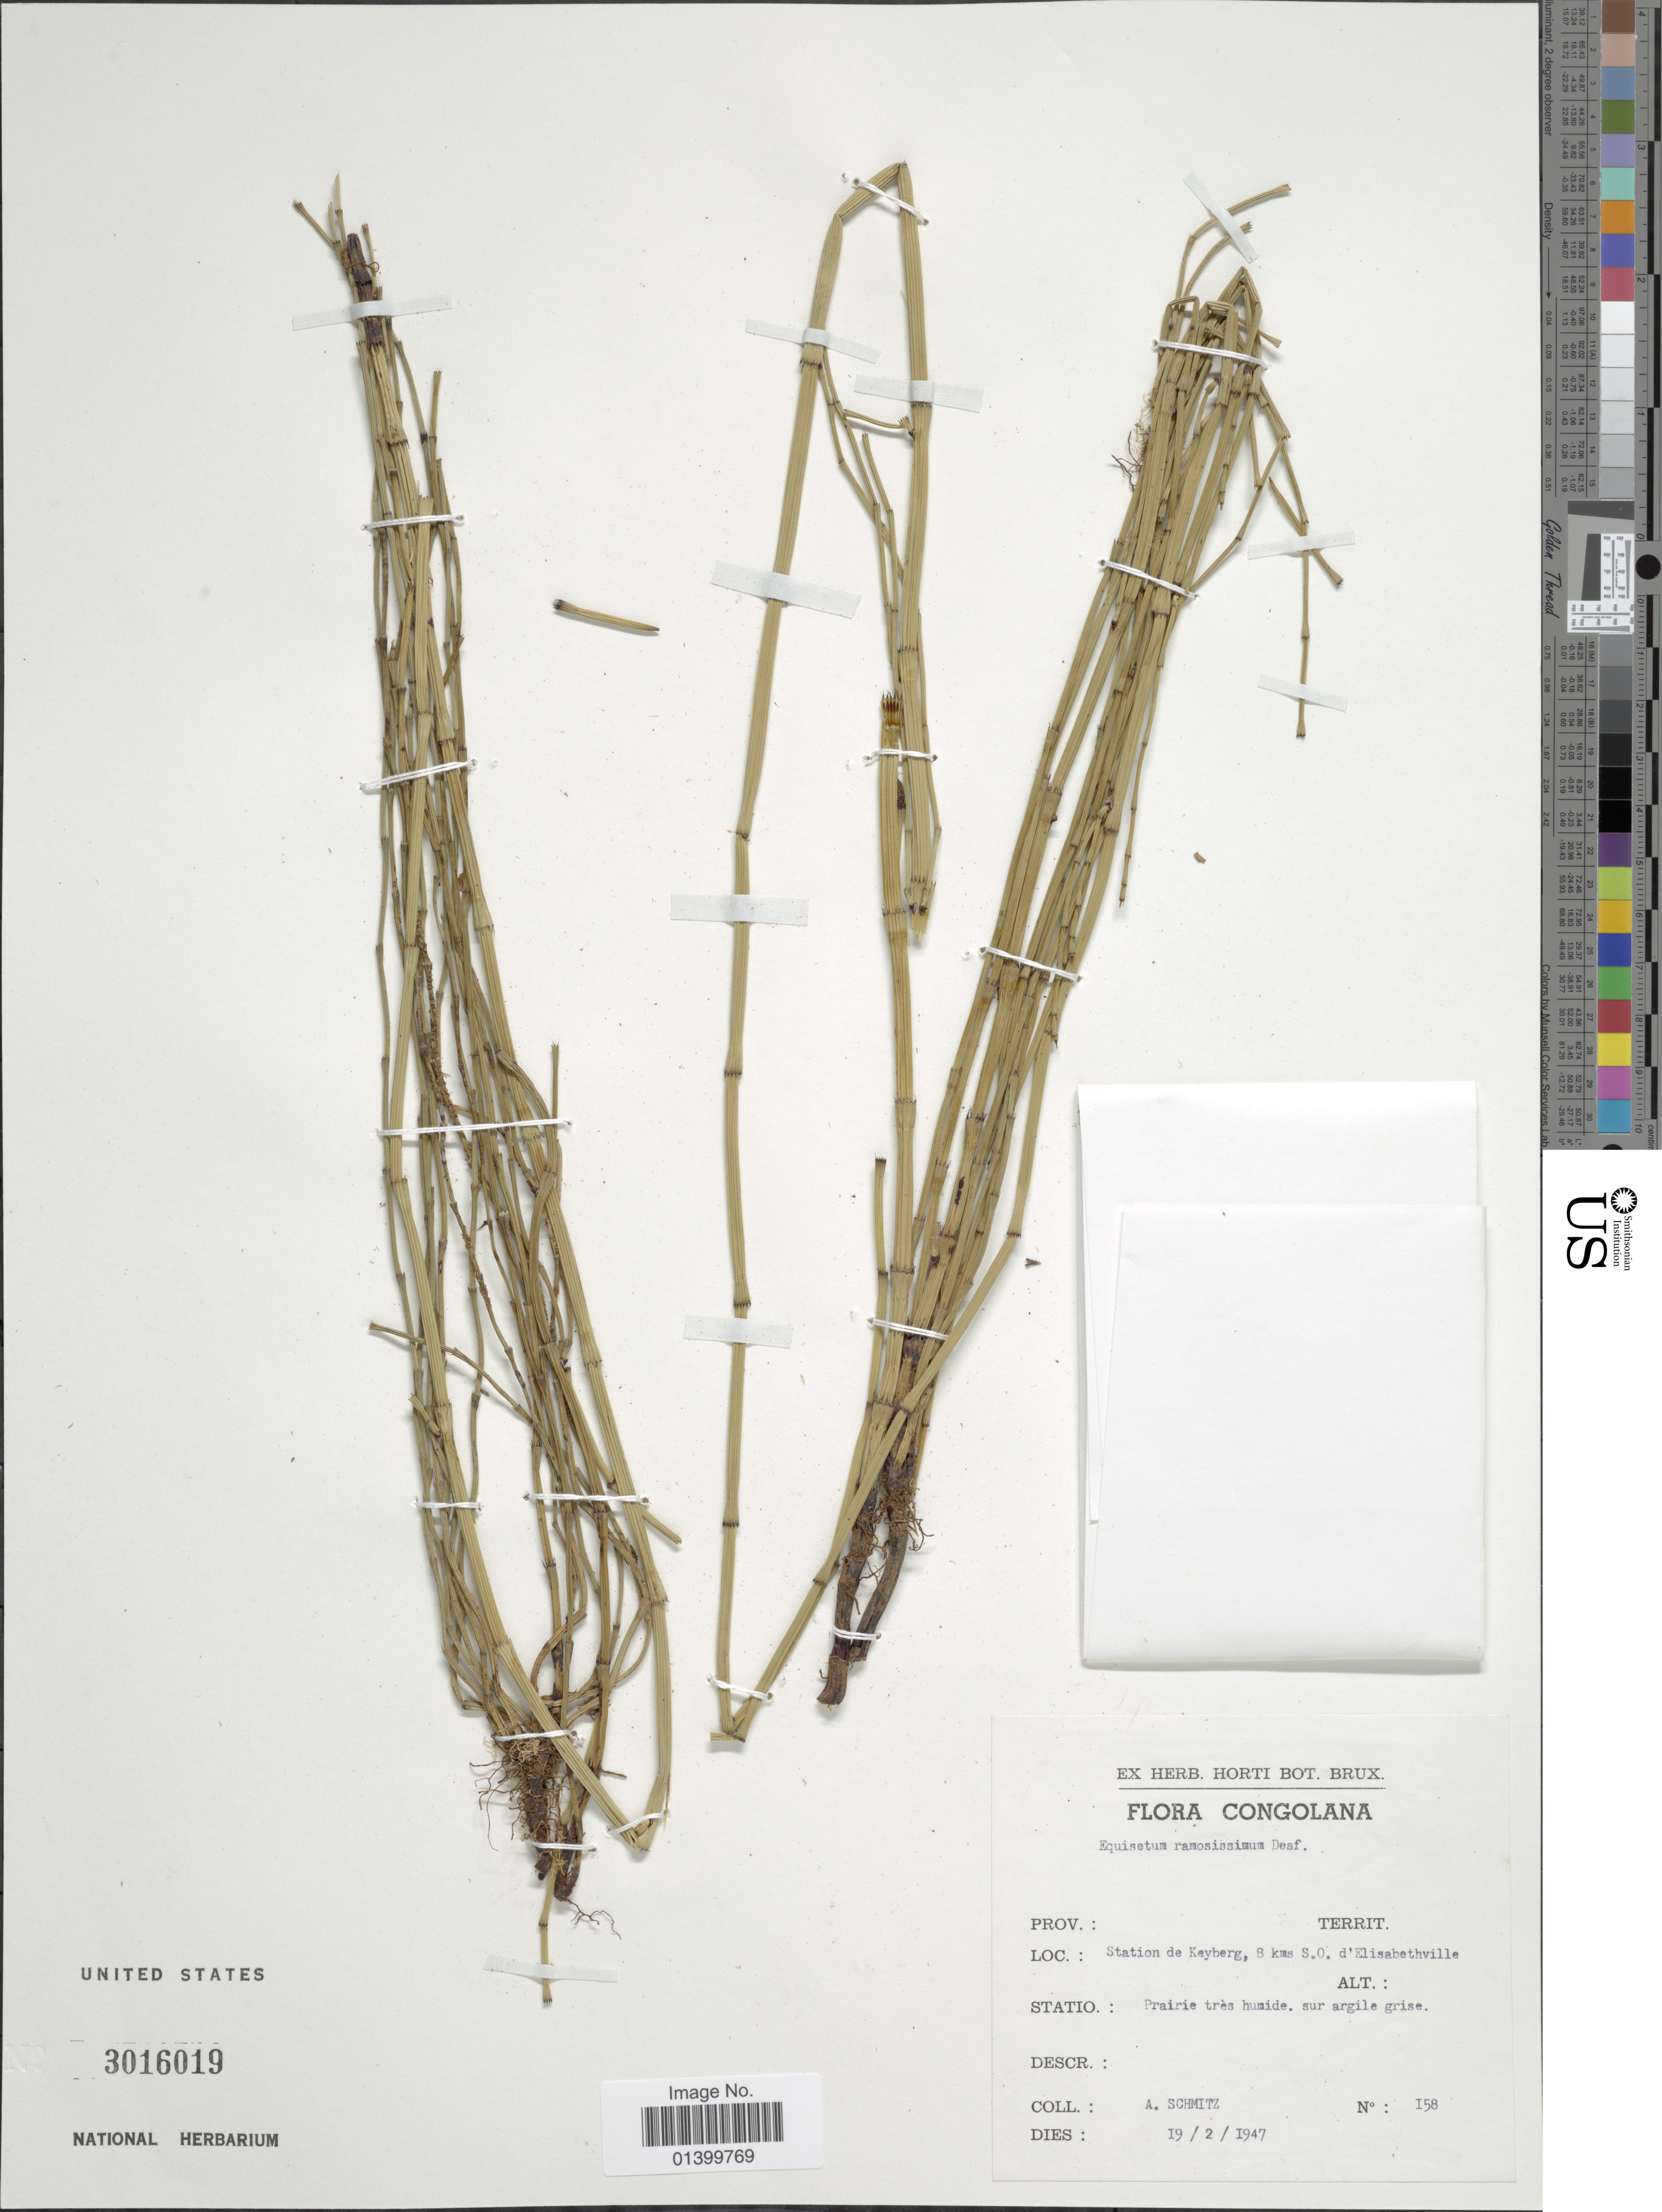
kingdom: Plantae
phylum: Tracheophyta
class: Polypodiopsida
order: Equisetales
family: Equisetaceae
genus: Equisetum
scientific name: Equisetum ramosissimum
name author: Desf.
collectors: A. Schmitz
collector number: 158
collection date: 1947-02-19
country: Congo, Democratic Republic of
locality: Station de Keyberg, 8 kms S.O. d'Elisabethville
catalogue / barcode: US 3016019